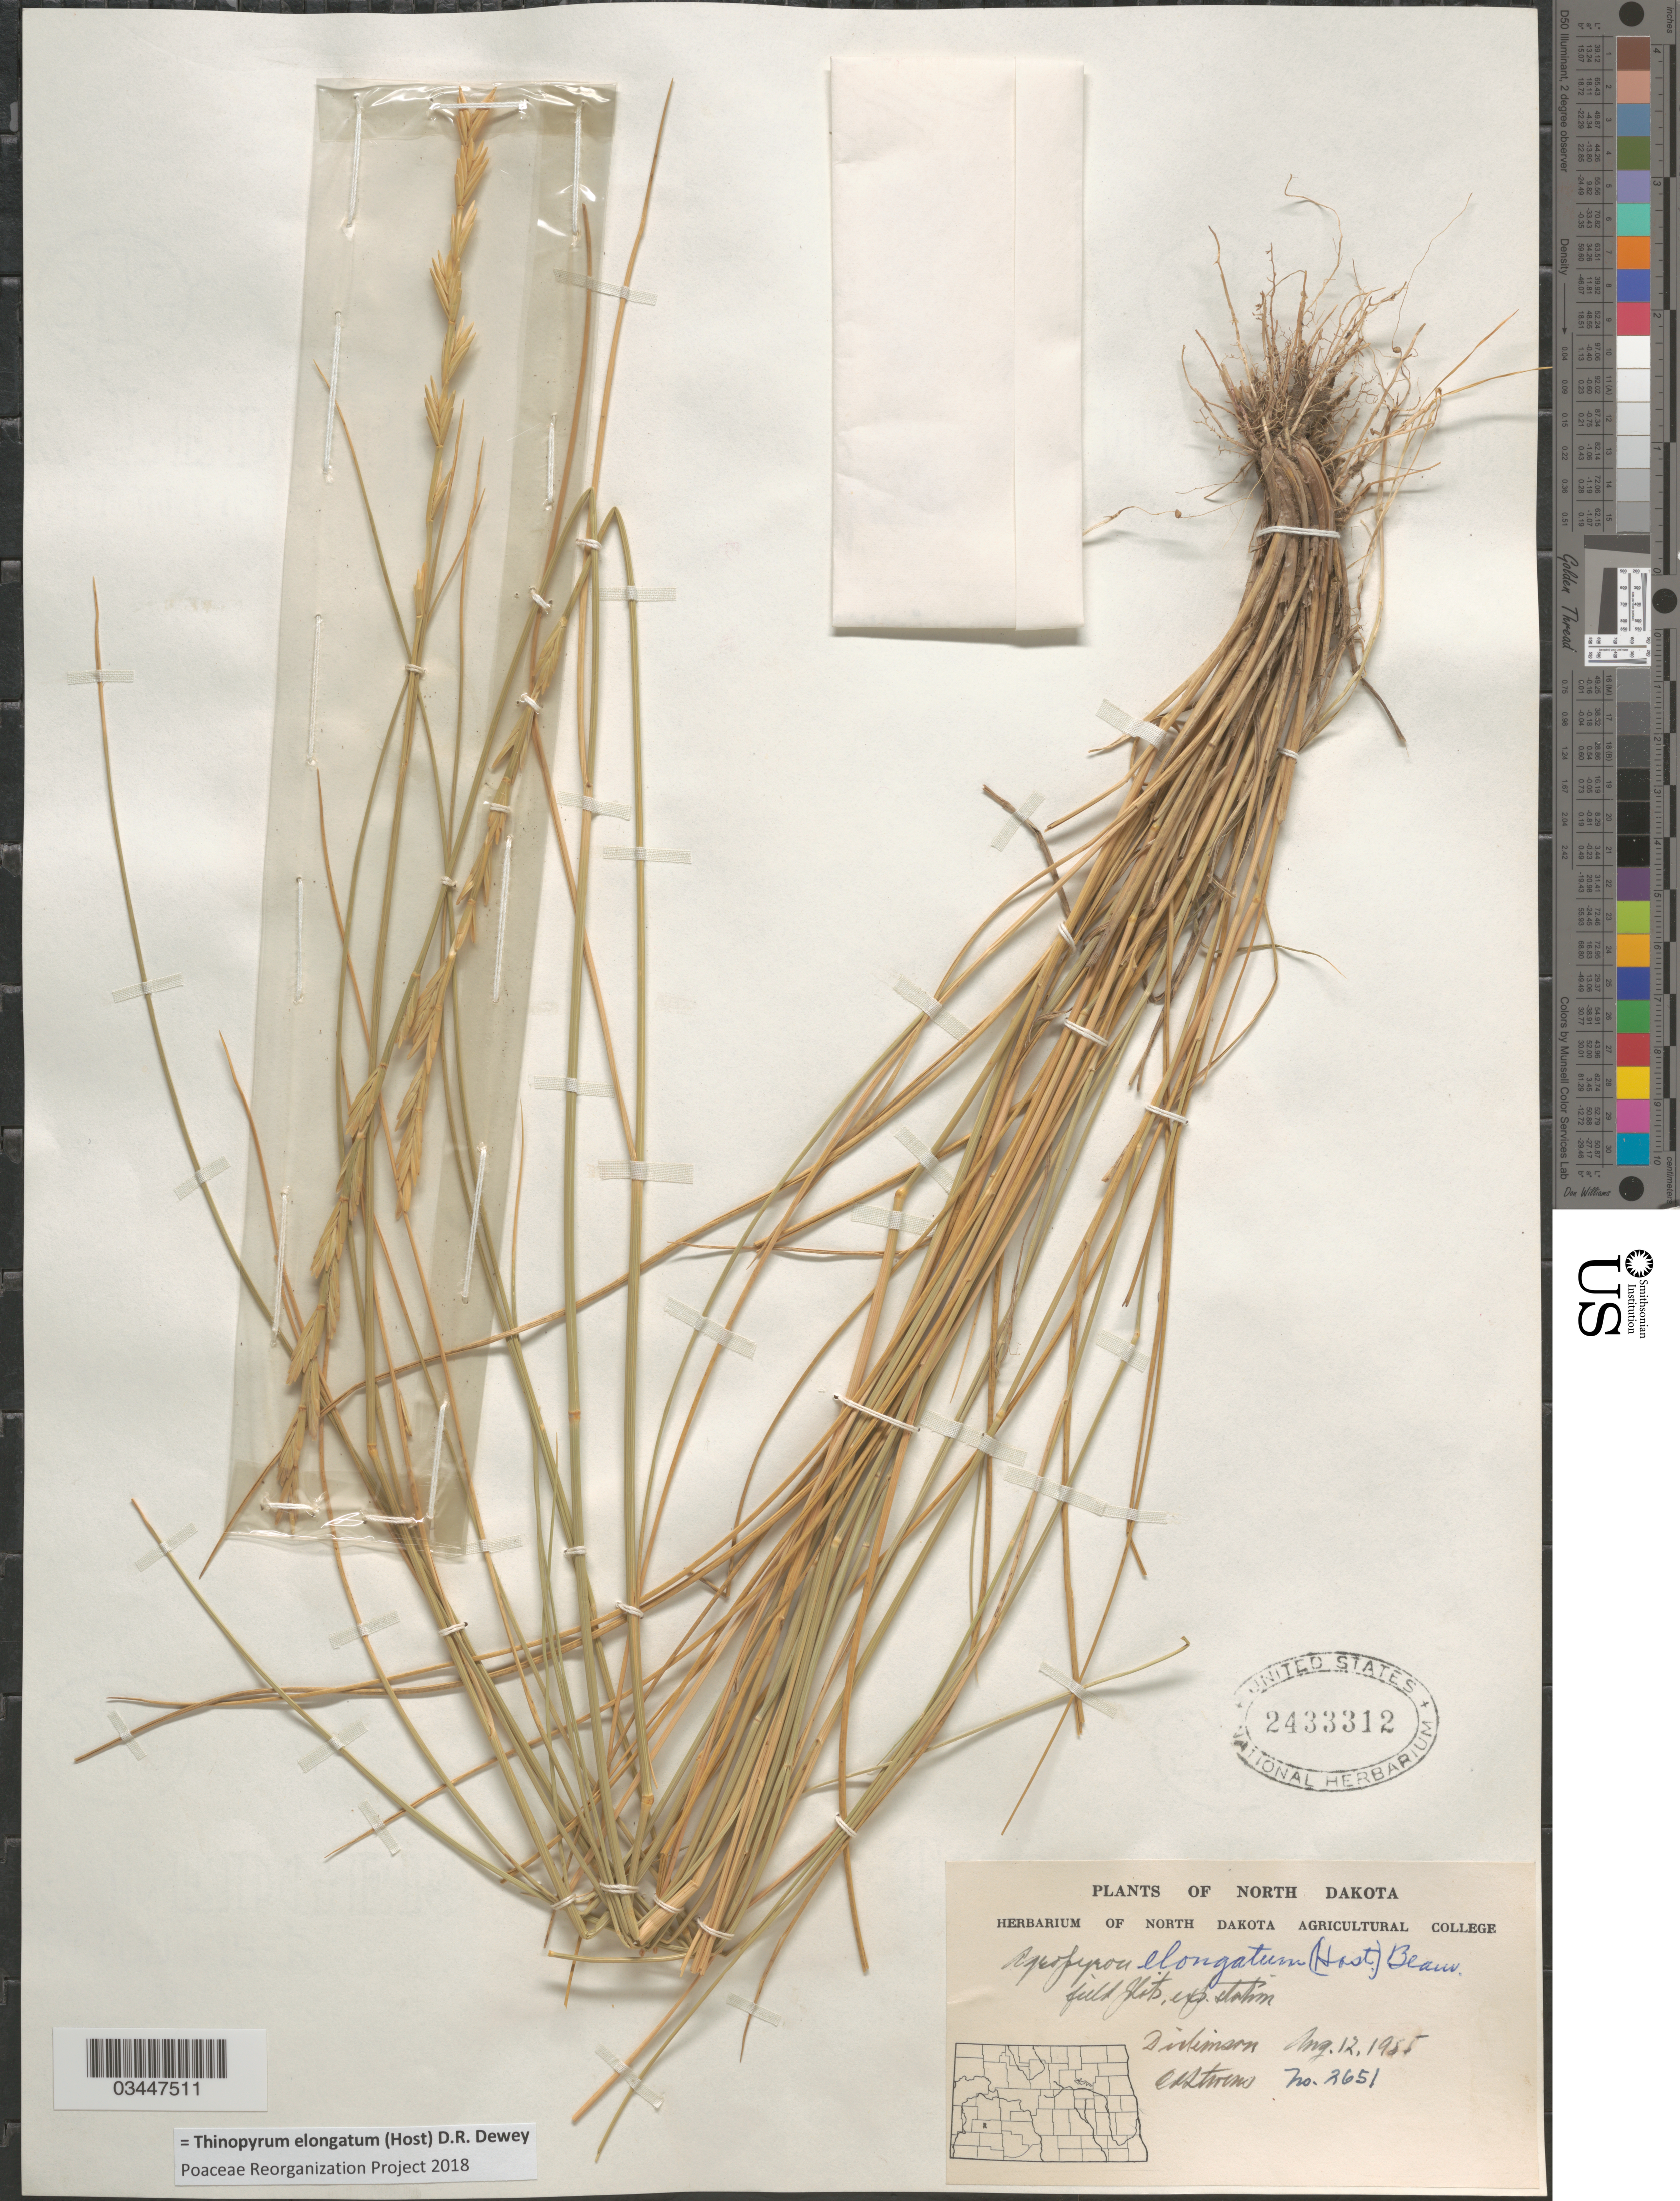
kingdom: Plantae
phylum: Tracheophyta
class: Liliopsida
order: Poales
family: Poaceae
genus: Thinopyrum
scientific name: Thinopyrum elongatum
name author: (Host) Barkworth & Dewey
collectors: O. A. Stevens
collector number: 2651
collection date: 1955-08-12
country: United States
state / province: North Dakota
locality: Dickinson.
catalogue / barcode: US 2433312